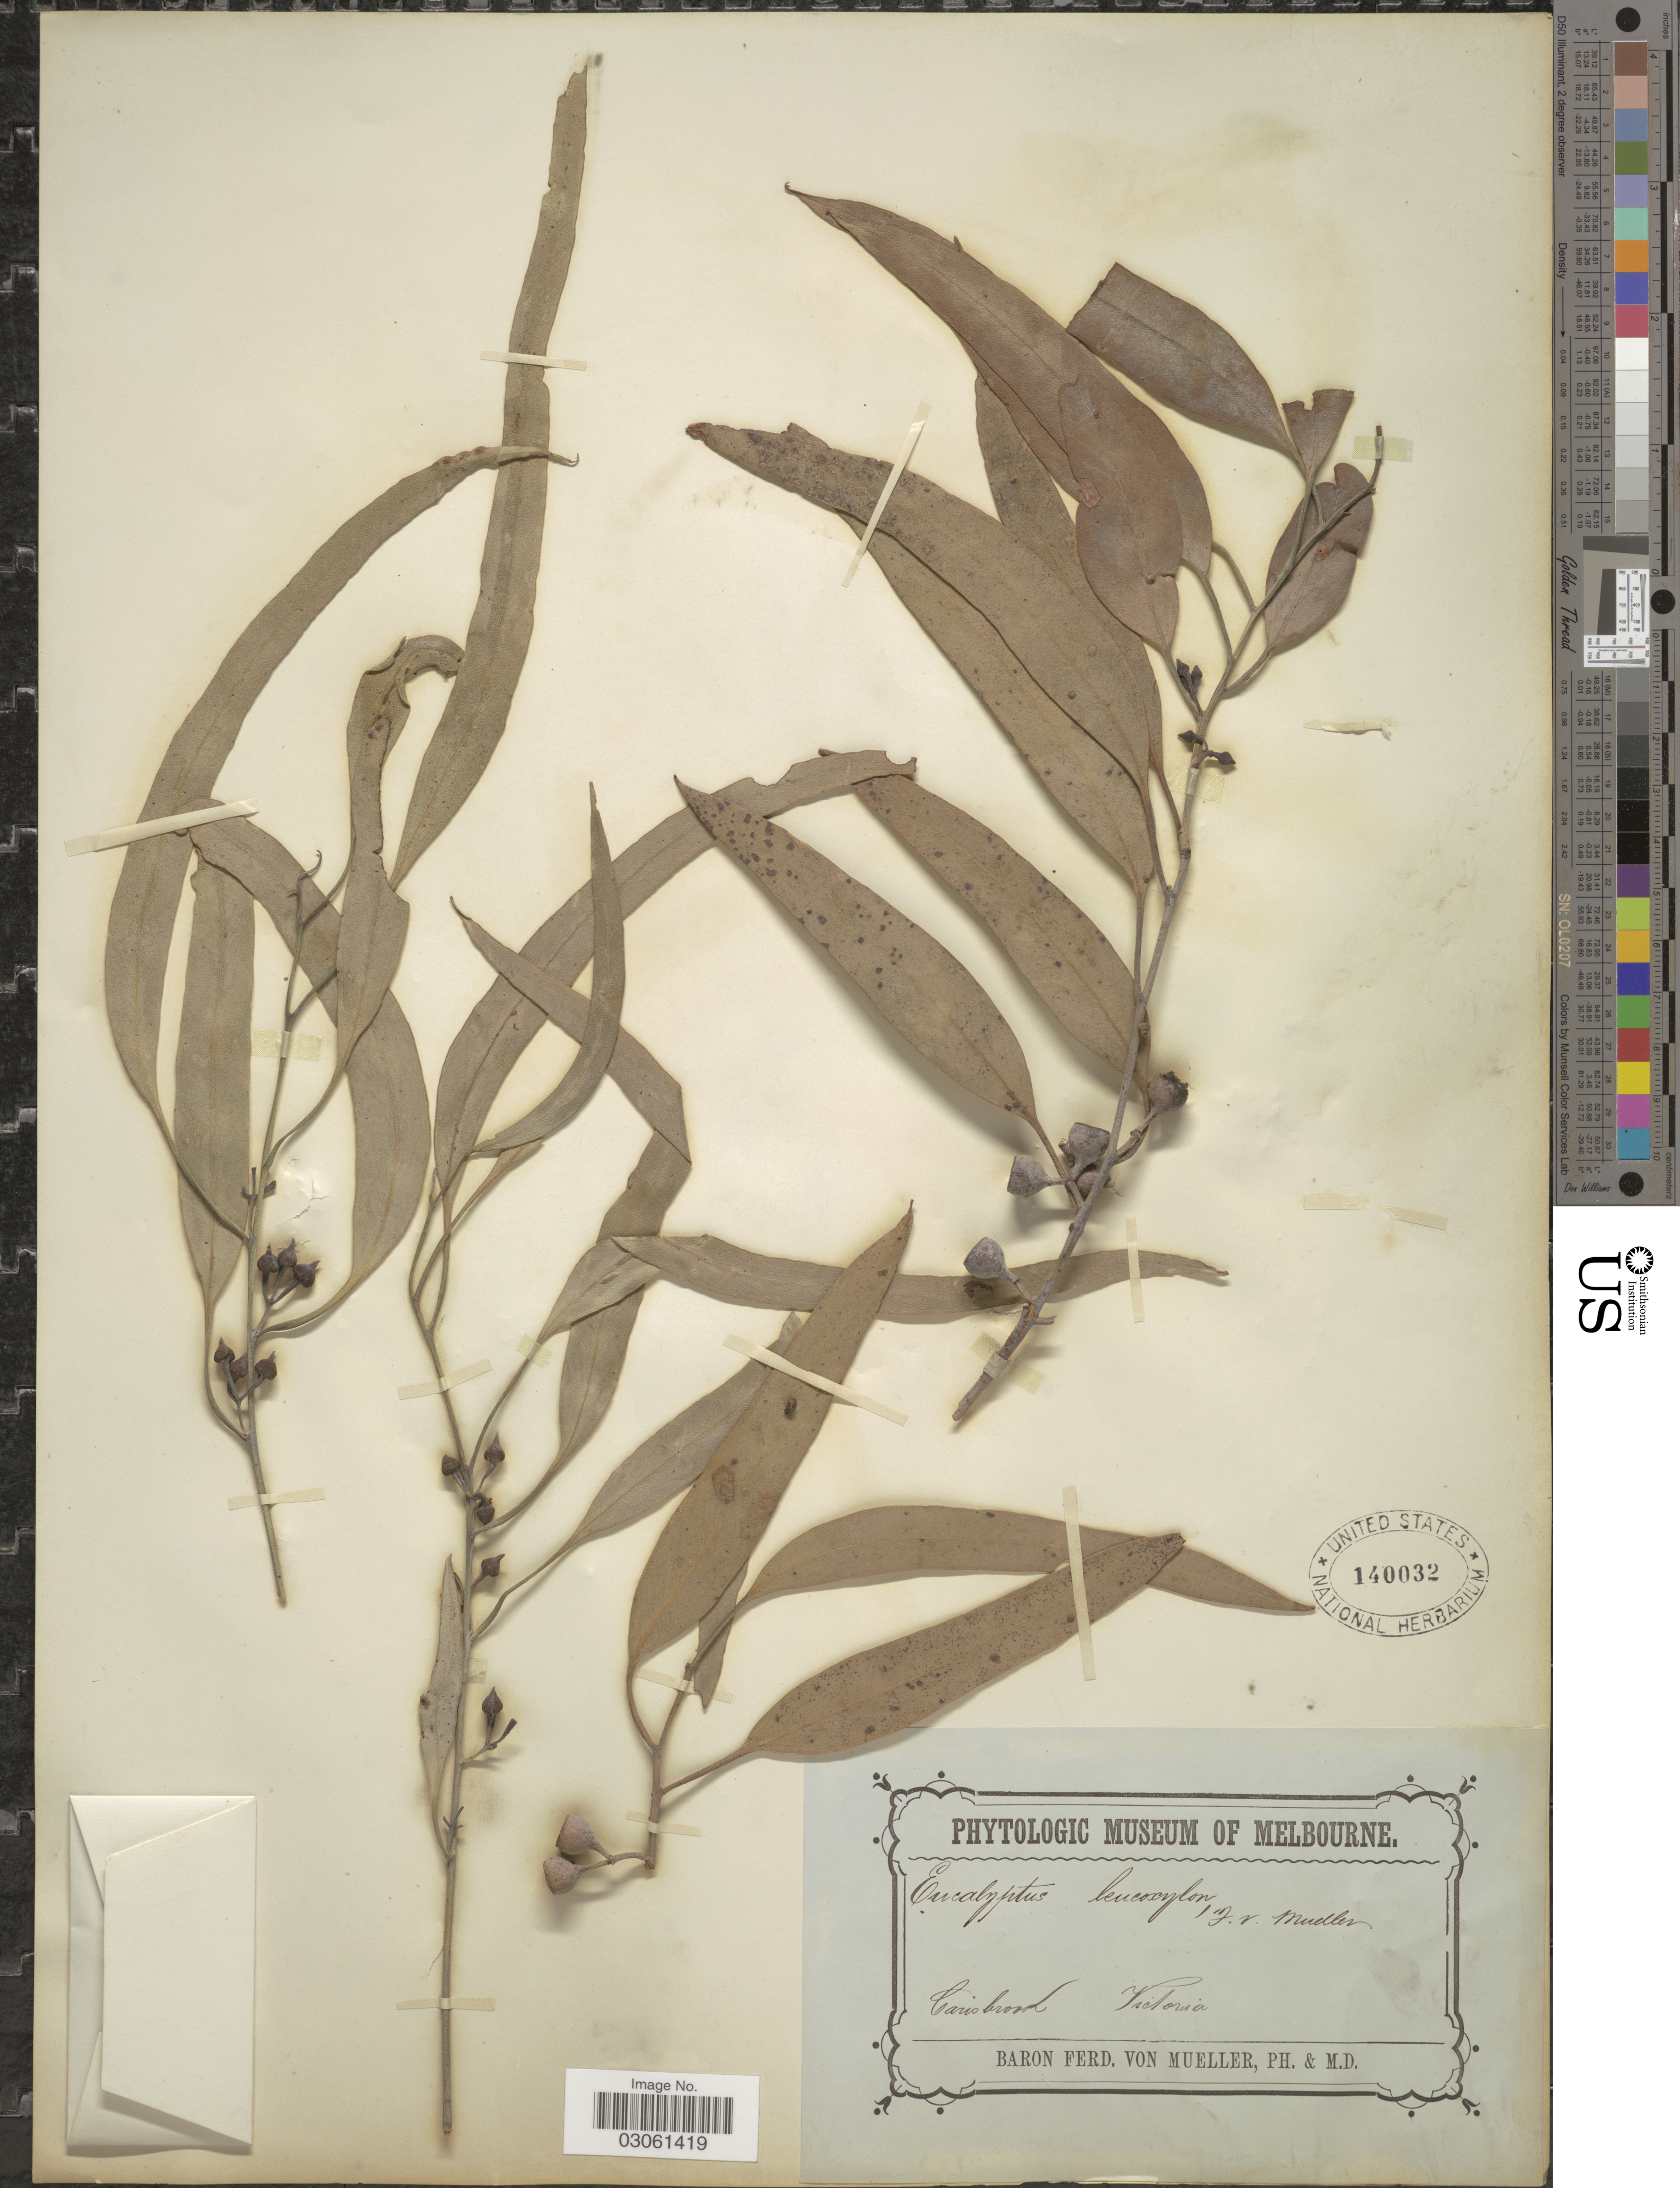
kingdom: Plantae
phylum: Tracheophyta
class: Magnoliopsida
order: Myrtales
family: Myrtaceae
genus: Eucalyptus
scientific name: Eucalyptus leucoxylon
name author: F. Muell.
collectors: F. Mueller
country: Australia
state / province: Victoria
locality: Carisbrook. Victoria.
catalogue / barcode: US 140032